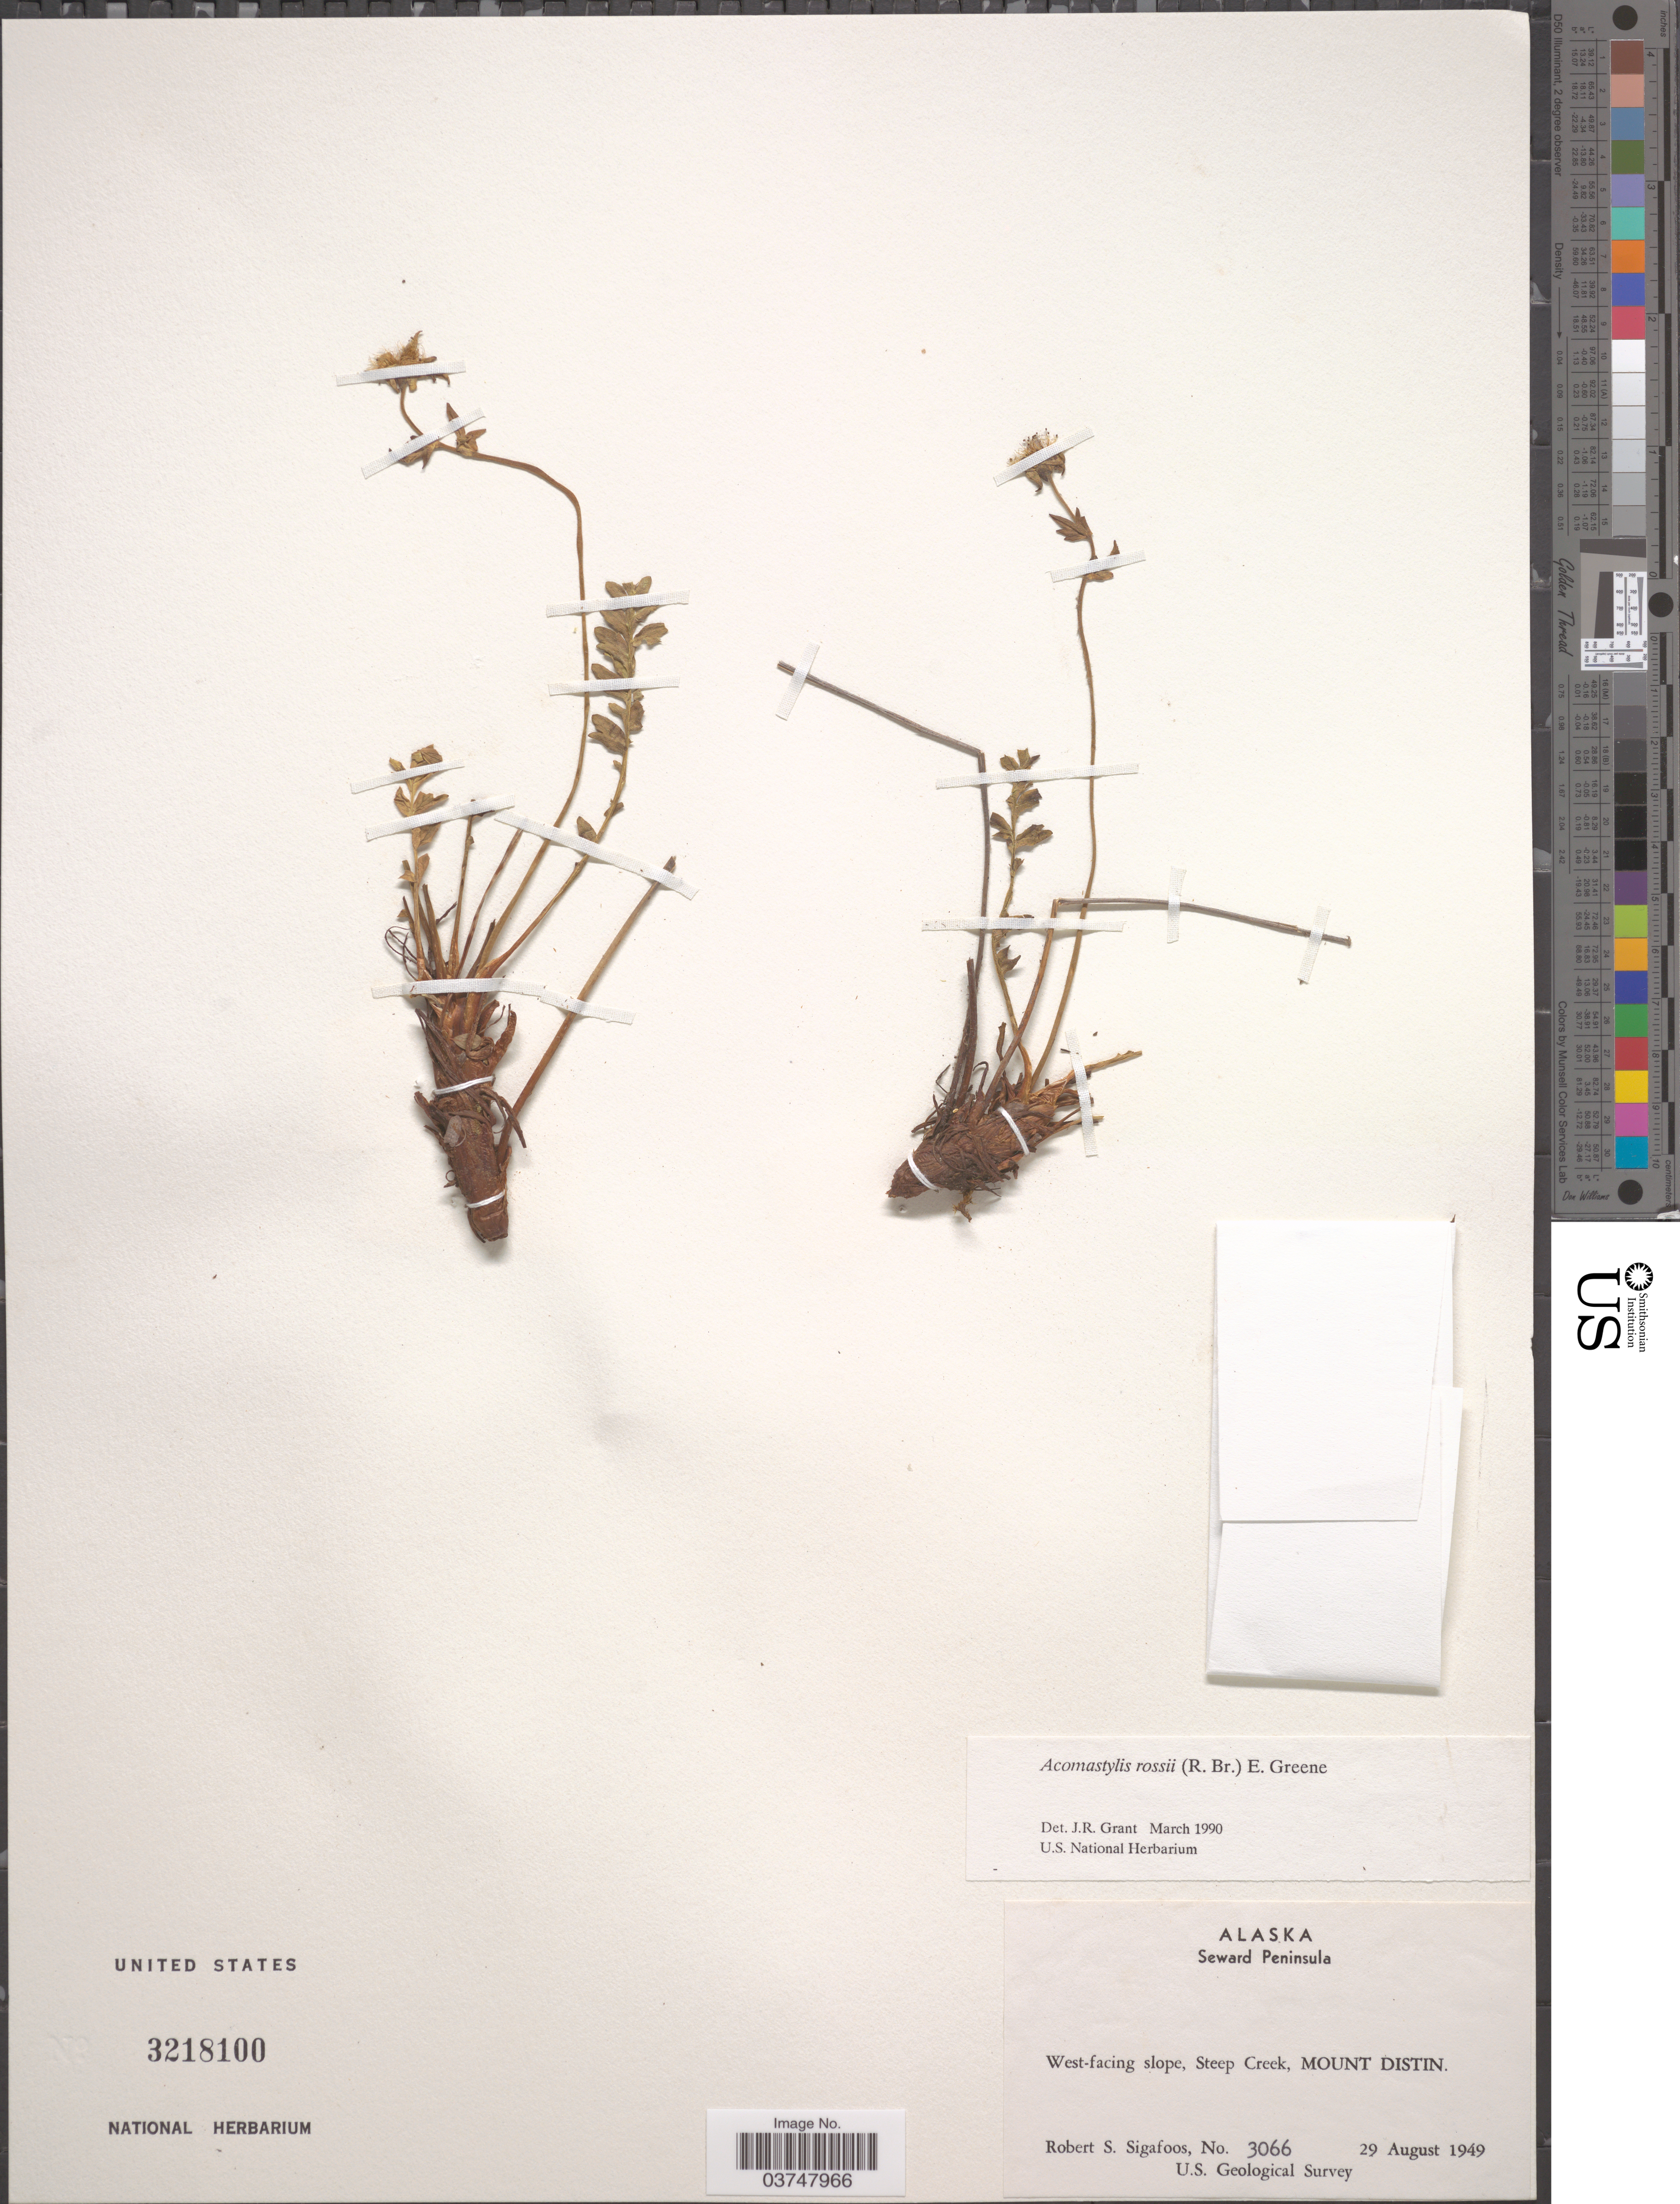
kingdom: Plantae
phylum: Tracheophyta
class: Magnoliopsida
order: Rosales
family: Rosaceae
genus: Geum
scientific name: Geum rossii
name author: (R. Br.) Ser.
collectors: R. Sigafoos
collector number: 3066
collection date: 1949-08-29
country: United States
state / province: Alaska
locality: Seward Peninsula. West-facing slope, Steep Creek, Mount Distin.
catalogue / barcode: US 3218100